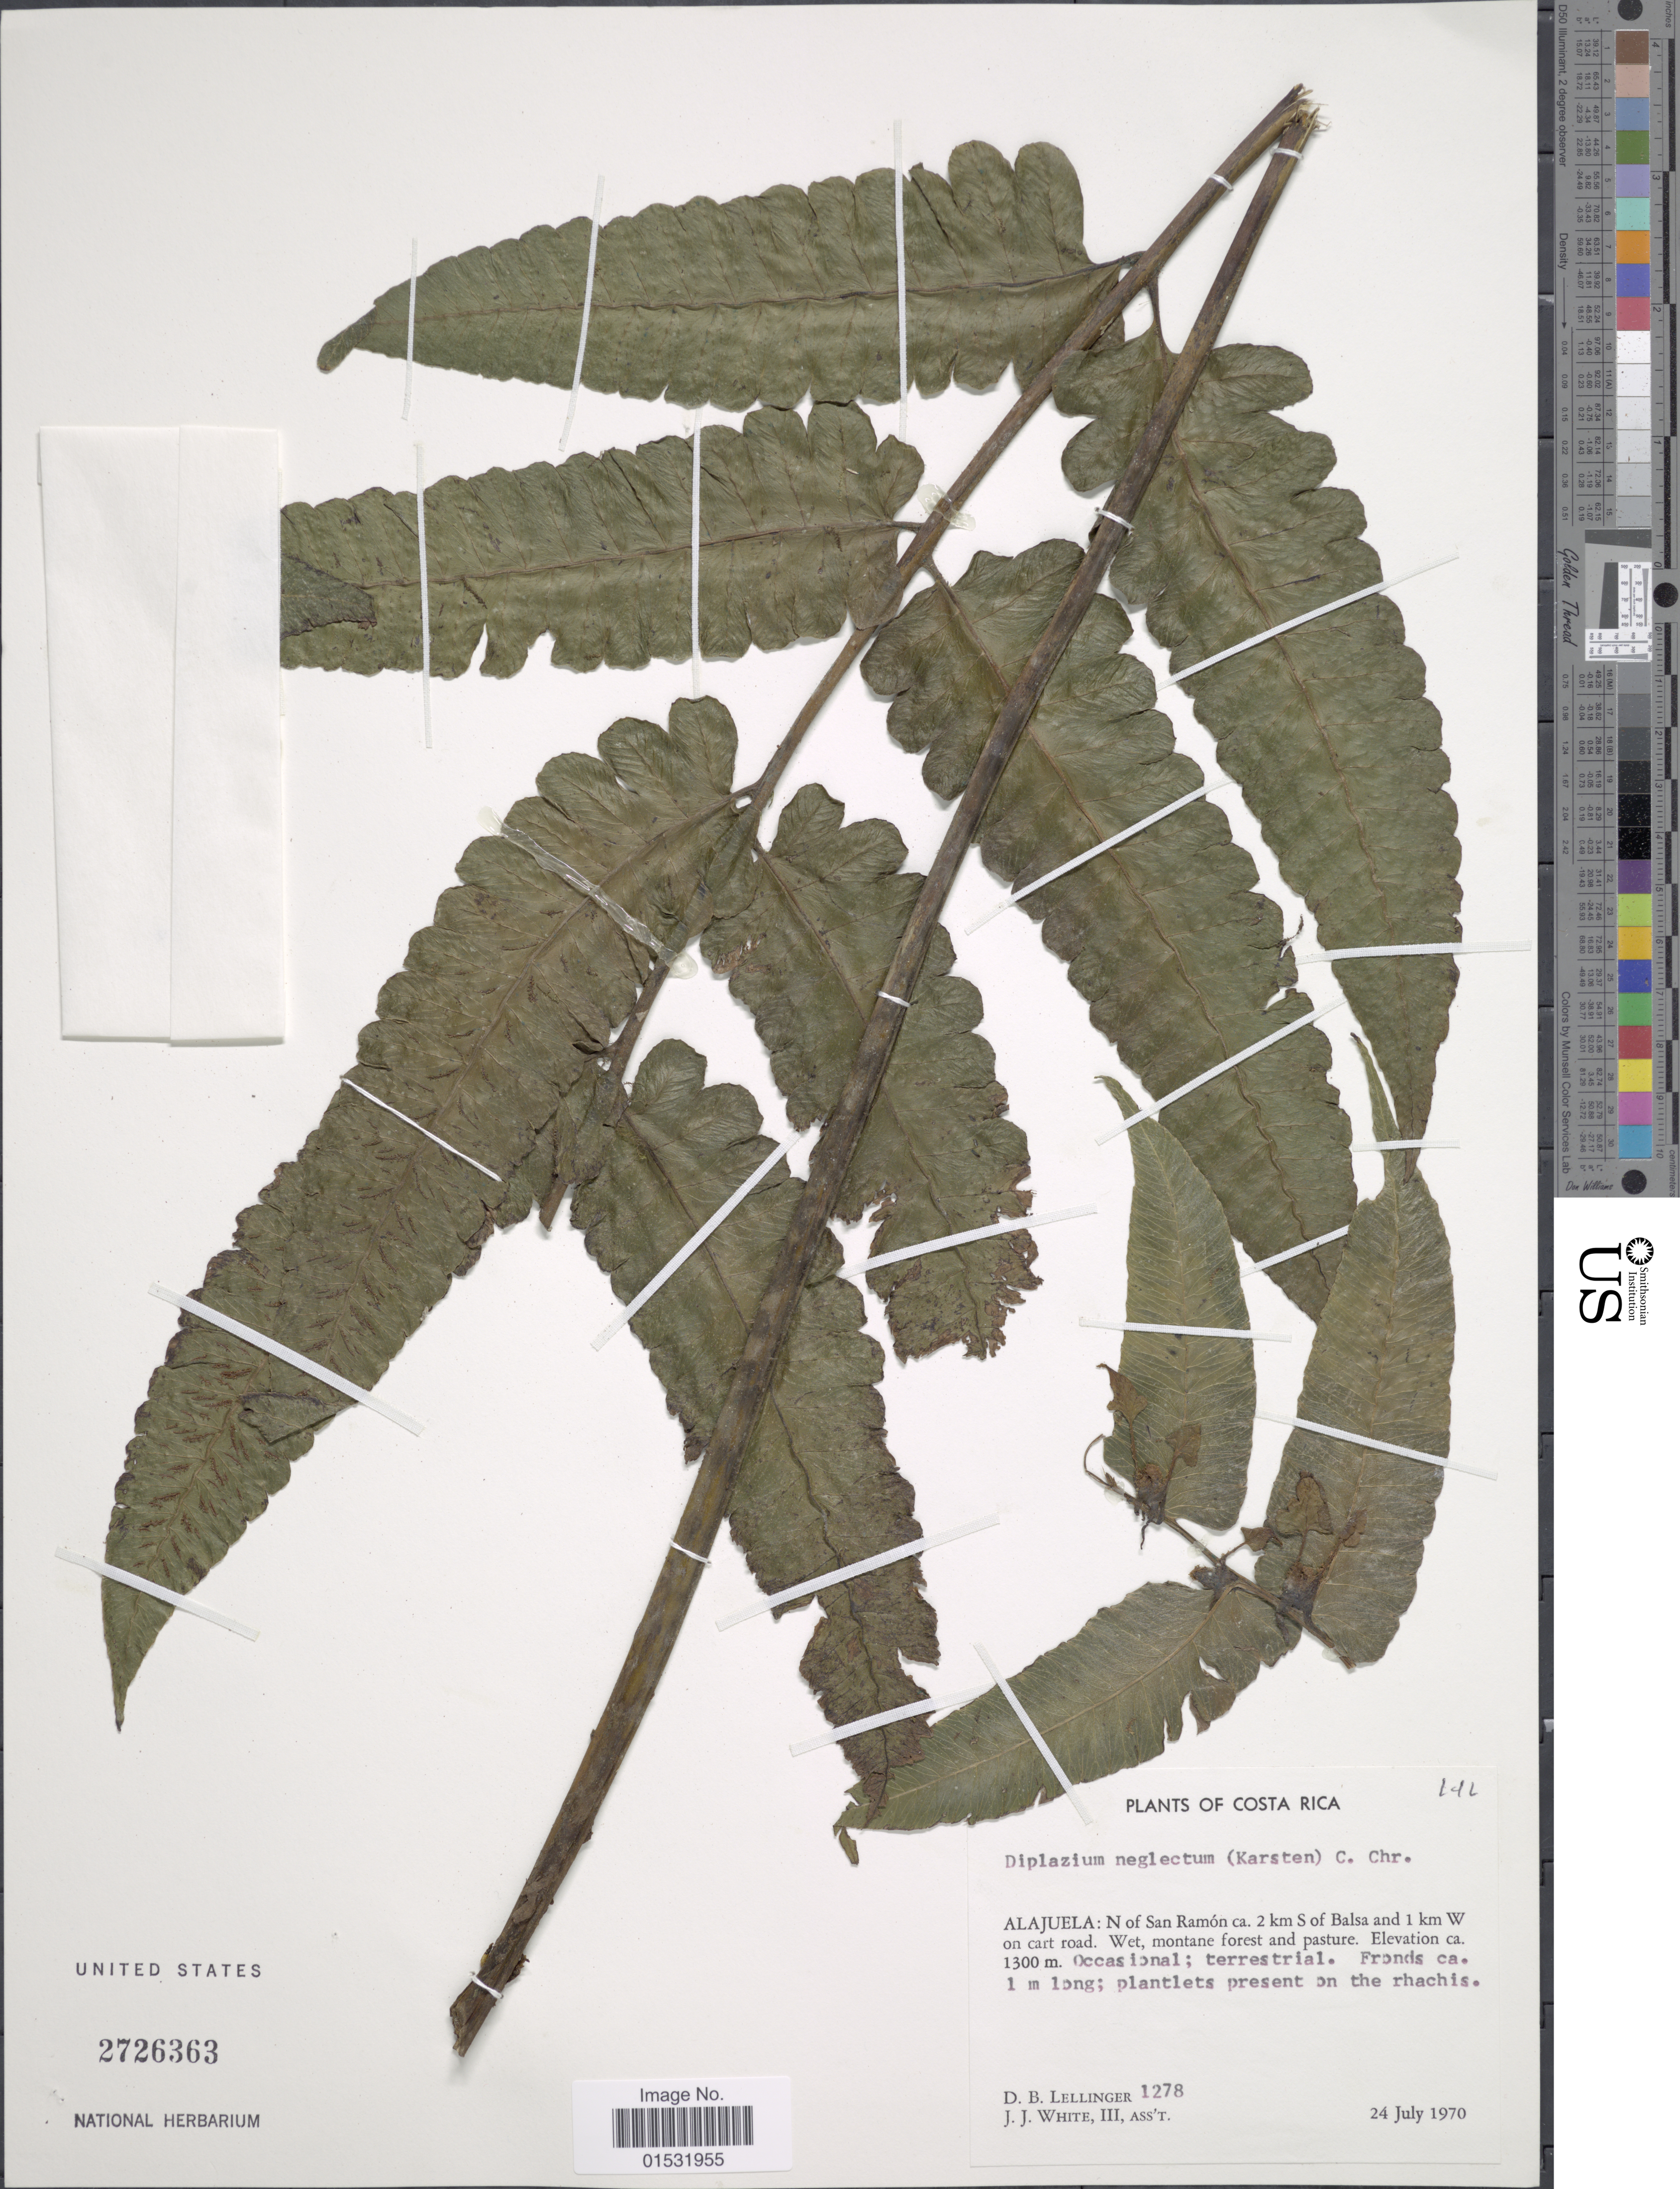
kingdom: Plantae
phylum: Tracheophyta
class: Polypodiopsida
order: Polypodiales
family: Athyriaceae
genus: Diplazium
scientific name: Diplazium neglectum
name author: (H. Karst.) C. Chr.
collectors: D. B. Lellinger & J. J. White III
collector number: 1278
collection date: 1970-07-24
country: Costa Rica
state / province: Alajuela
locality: N of San Ramón ca. 2 km S of Balsa and 1 km W on cart road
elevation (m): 1300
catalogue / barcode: US 2726363